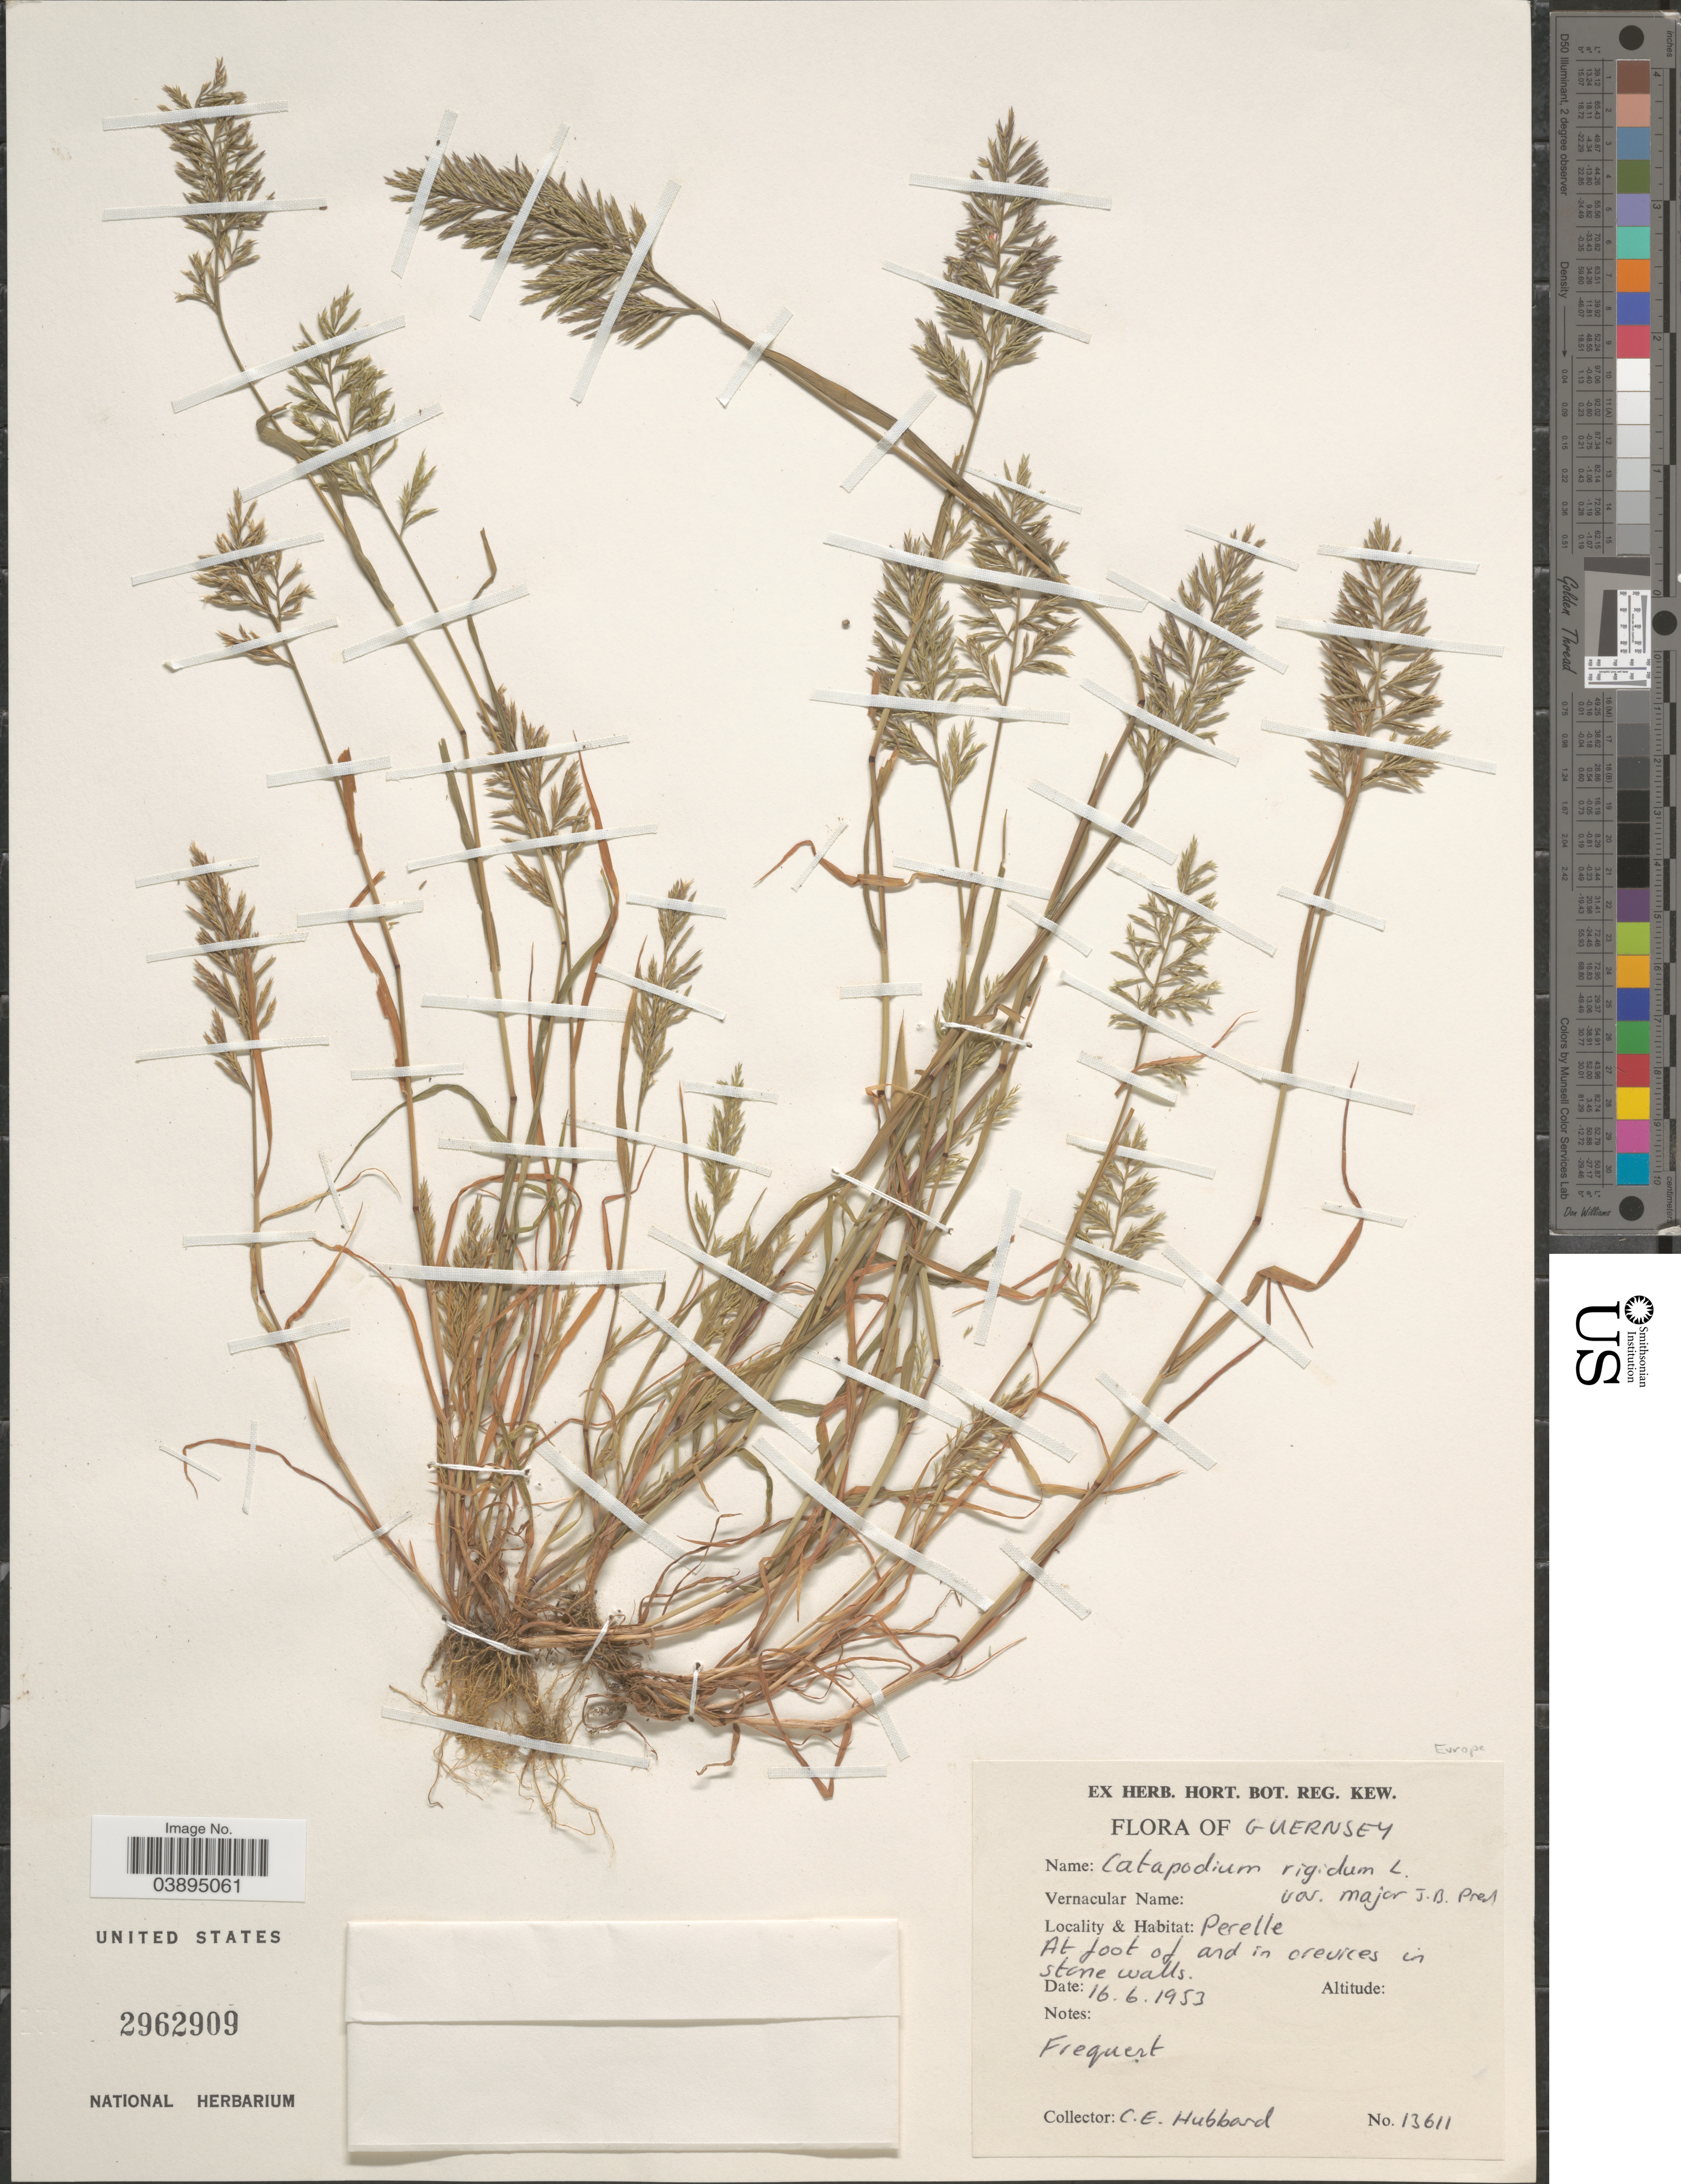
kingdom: Plantae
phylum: Tracheophyta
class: Liliopsida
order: Poales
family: Poaceae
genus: Catapodium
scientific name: Catapodium rigidum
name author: (L.) C.E. Hubb.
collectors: C. E. Hubbard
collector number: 13611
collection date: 1953-06-16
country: United Kingdom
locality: Guernsey. Perelle. At foot of and in crevices in stone walls. Europe.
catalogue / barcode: US 2962909